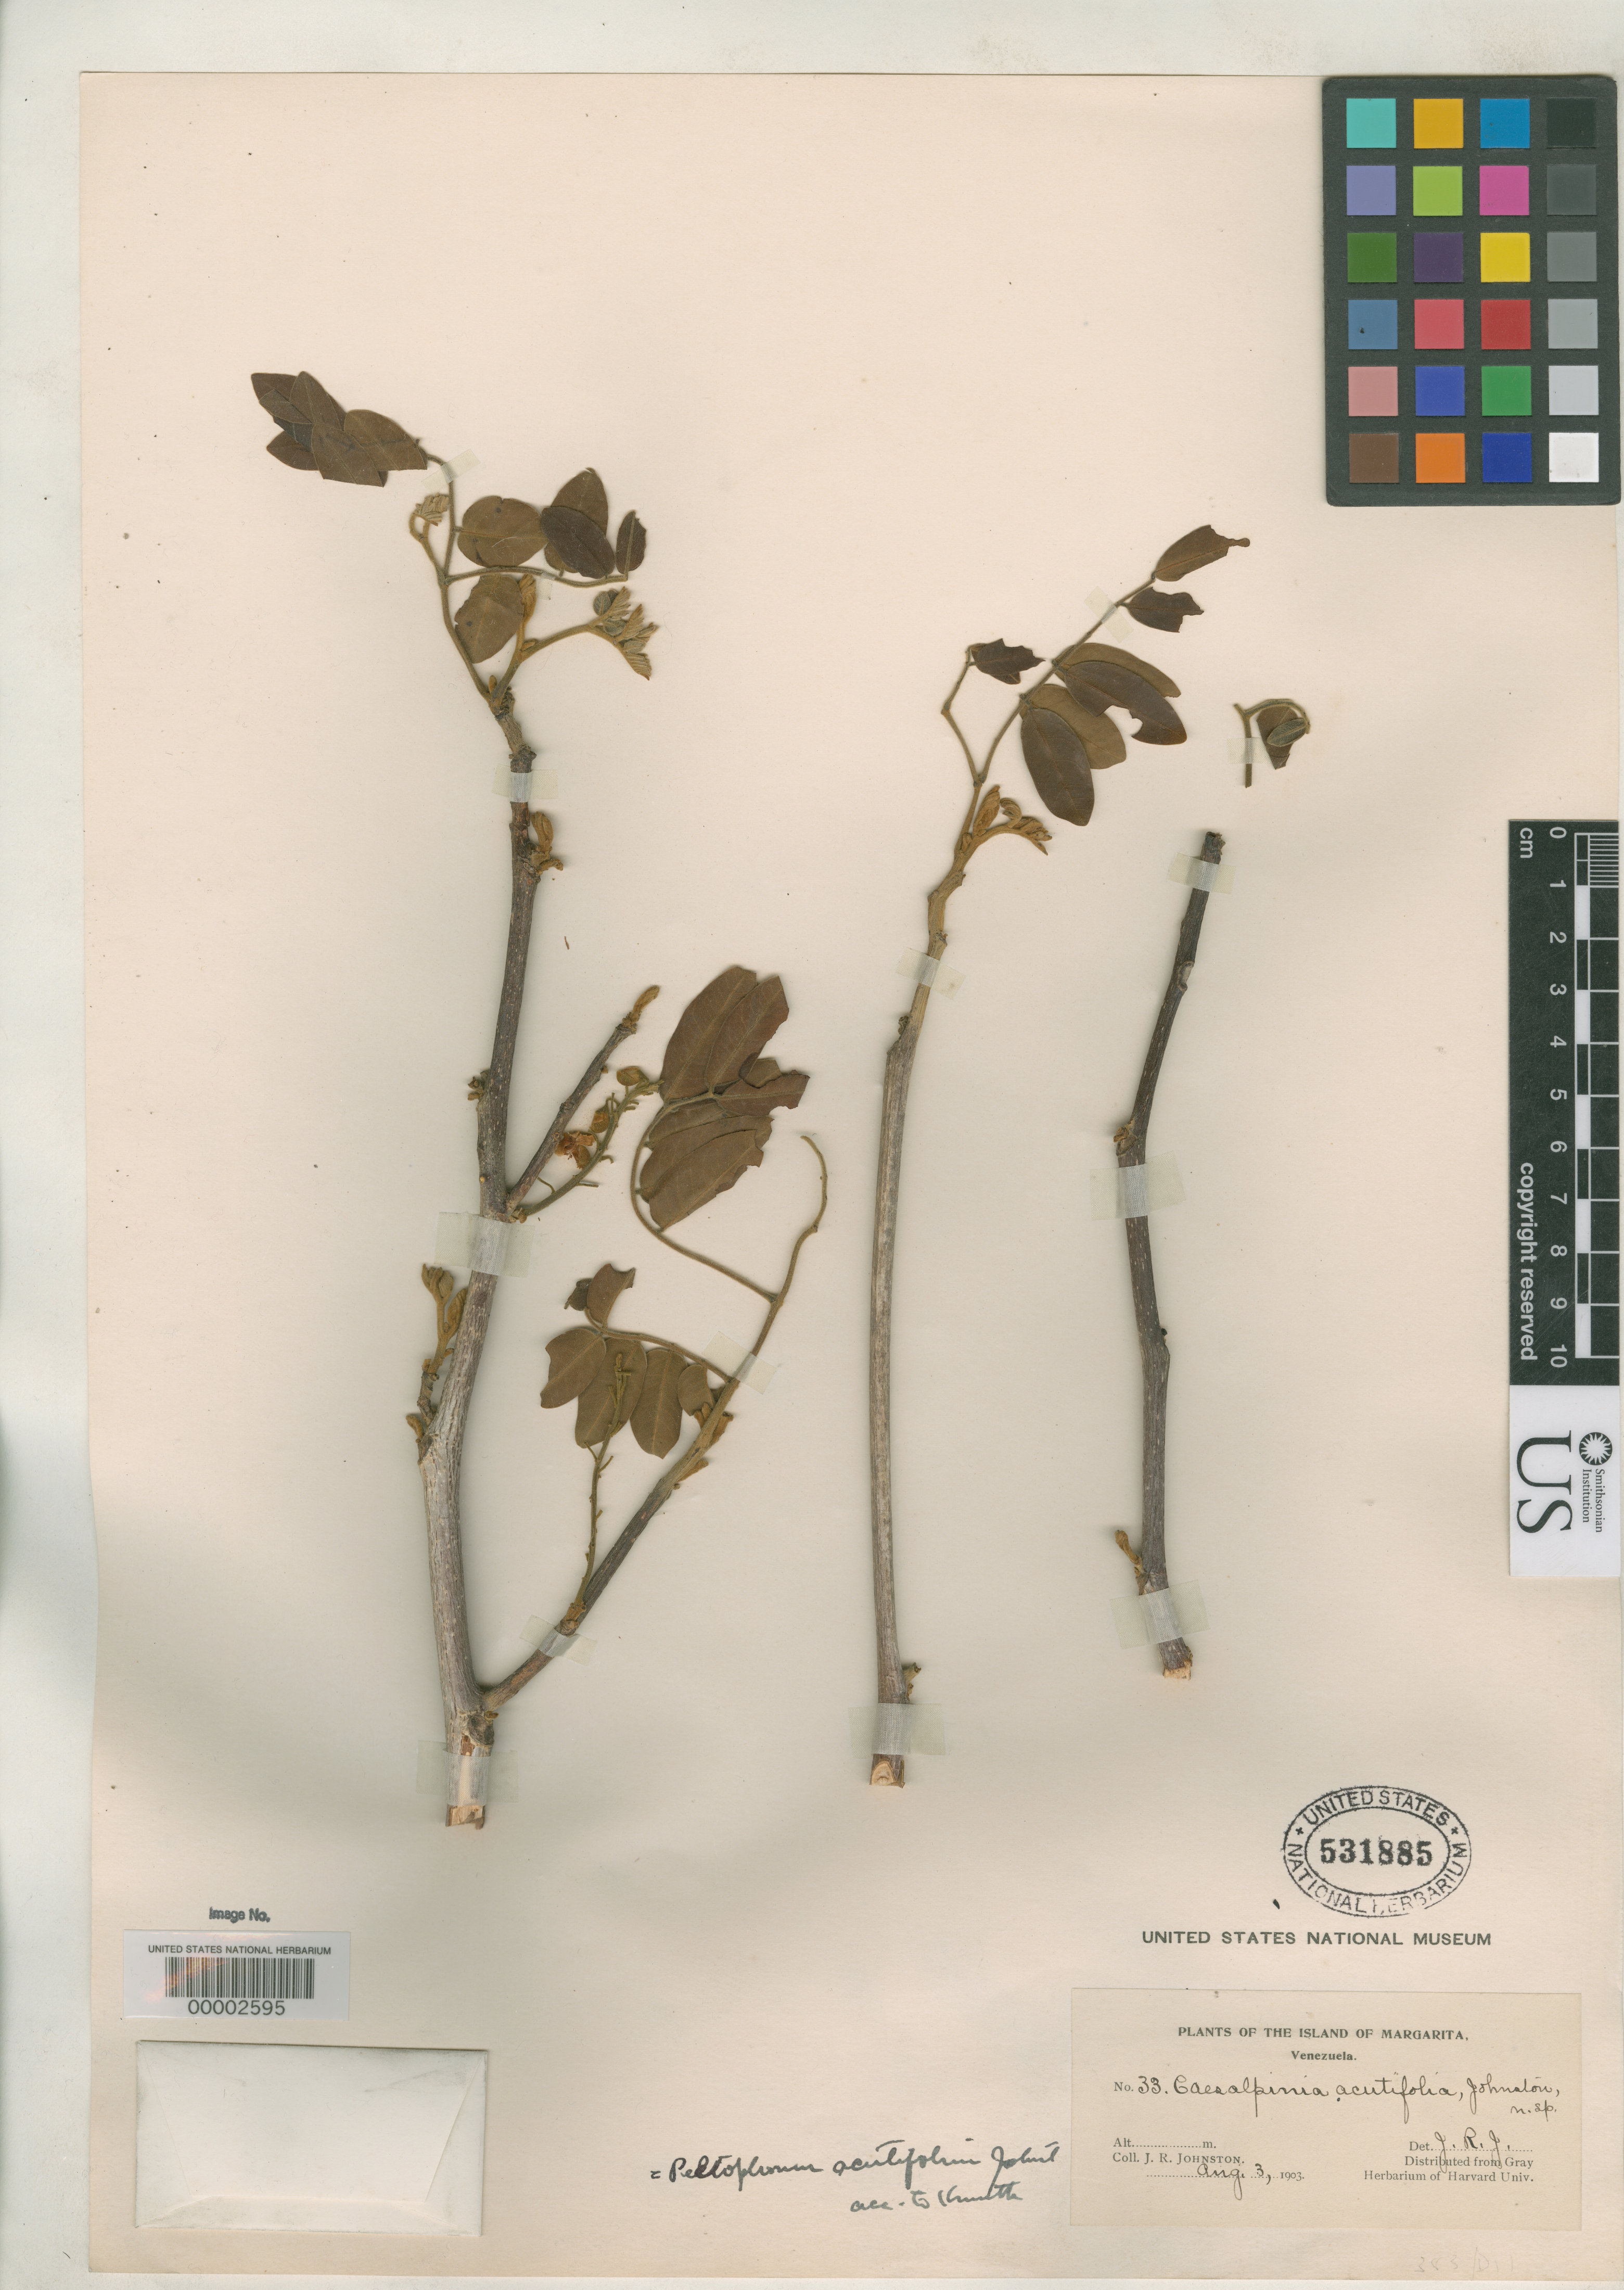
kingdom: Plantae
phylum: Tracheophyta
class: Magnoliopsida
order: Fabales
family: Fabaceae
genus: Caesalpinia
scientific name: Caesalpinia acutifolia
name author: J.R. Johnst.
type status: Isotype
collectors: J. Johnston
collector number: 33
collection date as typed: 03 Aug 1903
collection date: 1903-08-03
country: Venezuela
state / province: Nueva Esparta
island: Margarita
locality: El Valle.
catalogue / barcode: US 531885